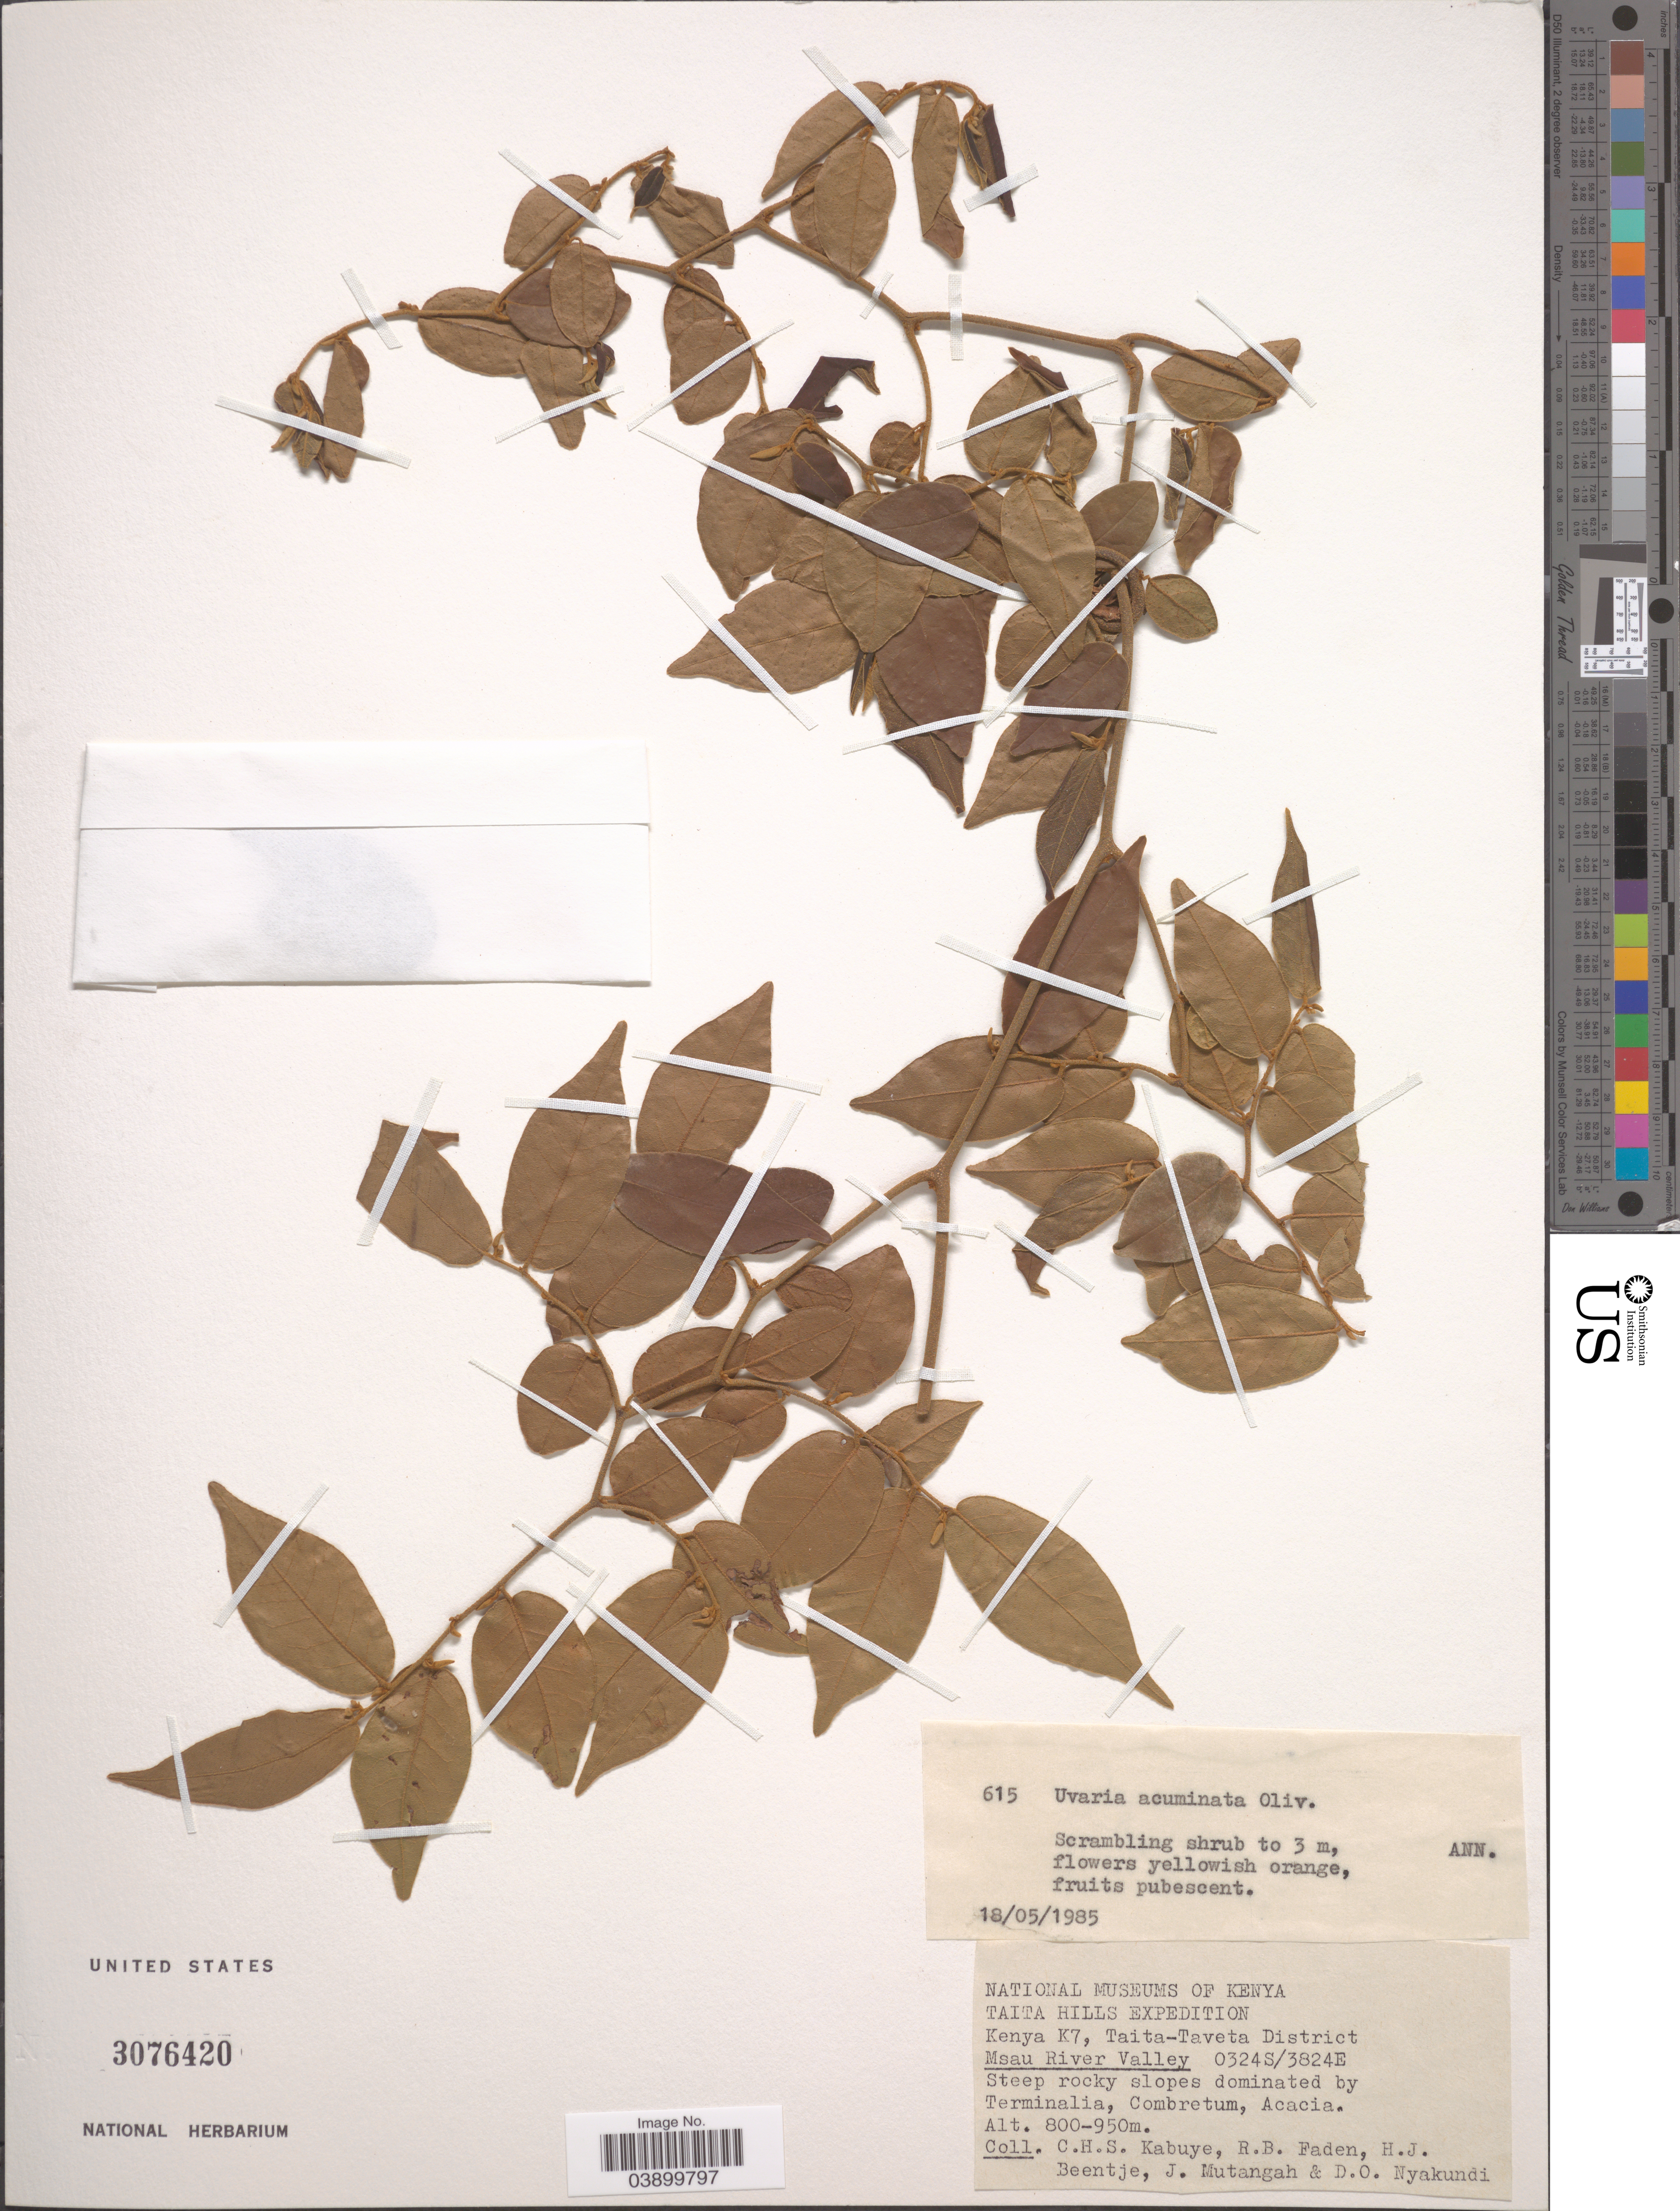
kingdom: Plantae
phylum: Tracheophyta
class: Magnoliopsida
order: Magnoliales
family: Annonaceae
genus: Uvaria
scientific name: Uvaria acuminata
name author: Oliv.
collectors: C. Kabuye, R. B. Faden, H. J. Beentje, J. Mutangah & D. Nyakundi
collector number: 615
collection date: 1985-05-18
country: Kenya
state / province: Taita Taveta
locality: K7, Taita-Taveta District. Msau River Valley.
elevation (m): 800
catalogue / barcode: US 3076420